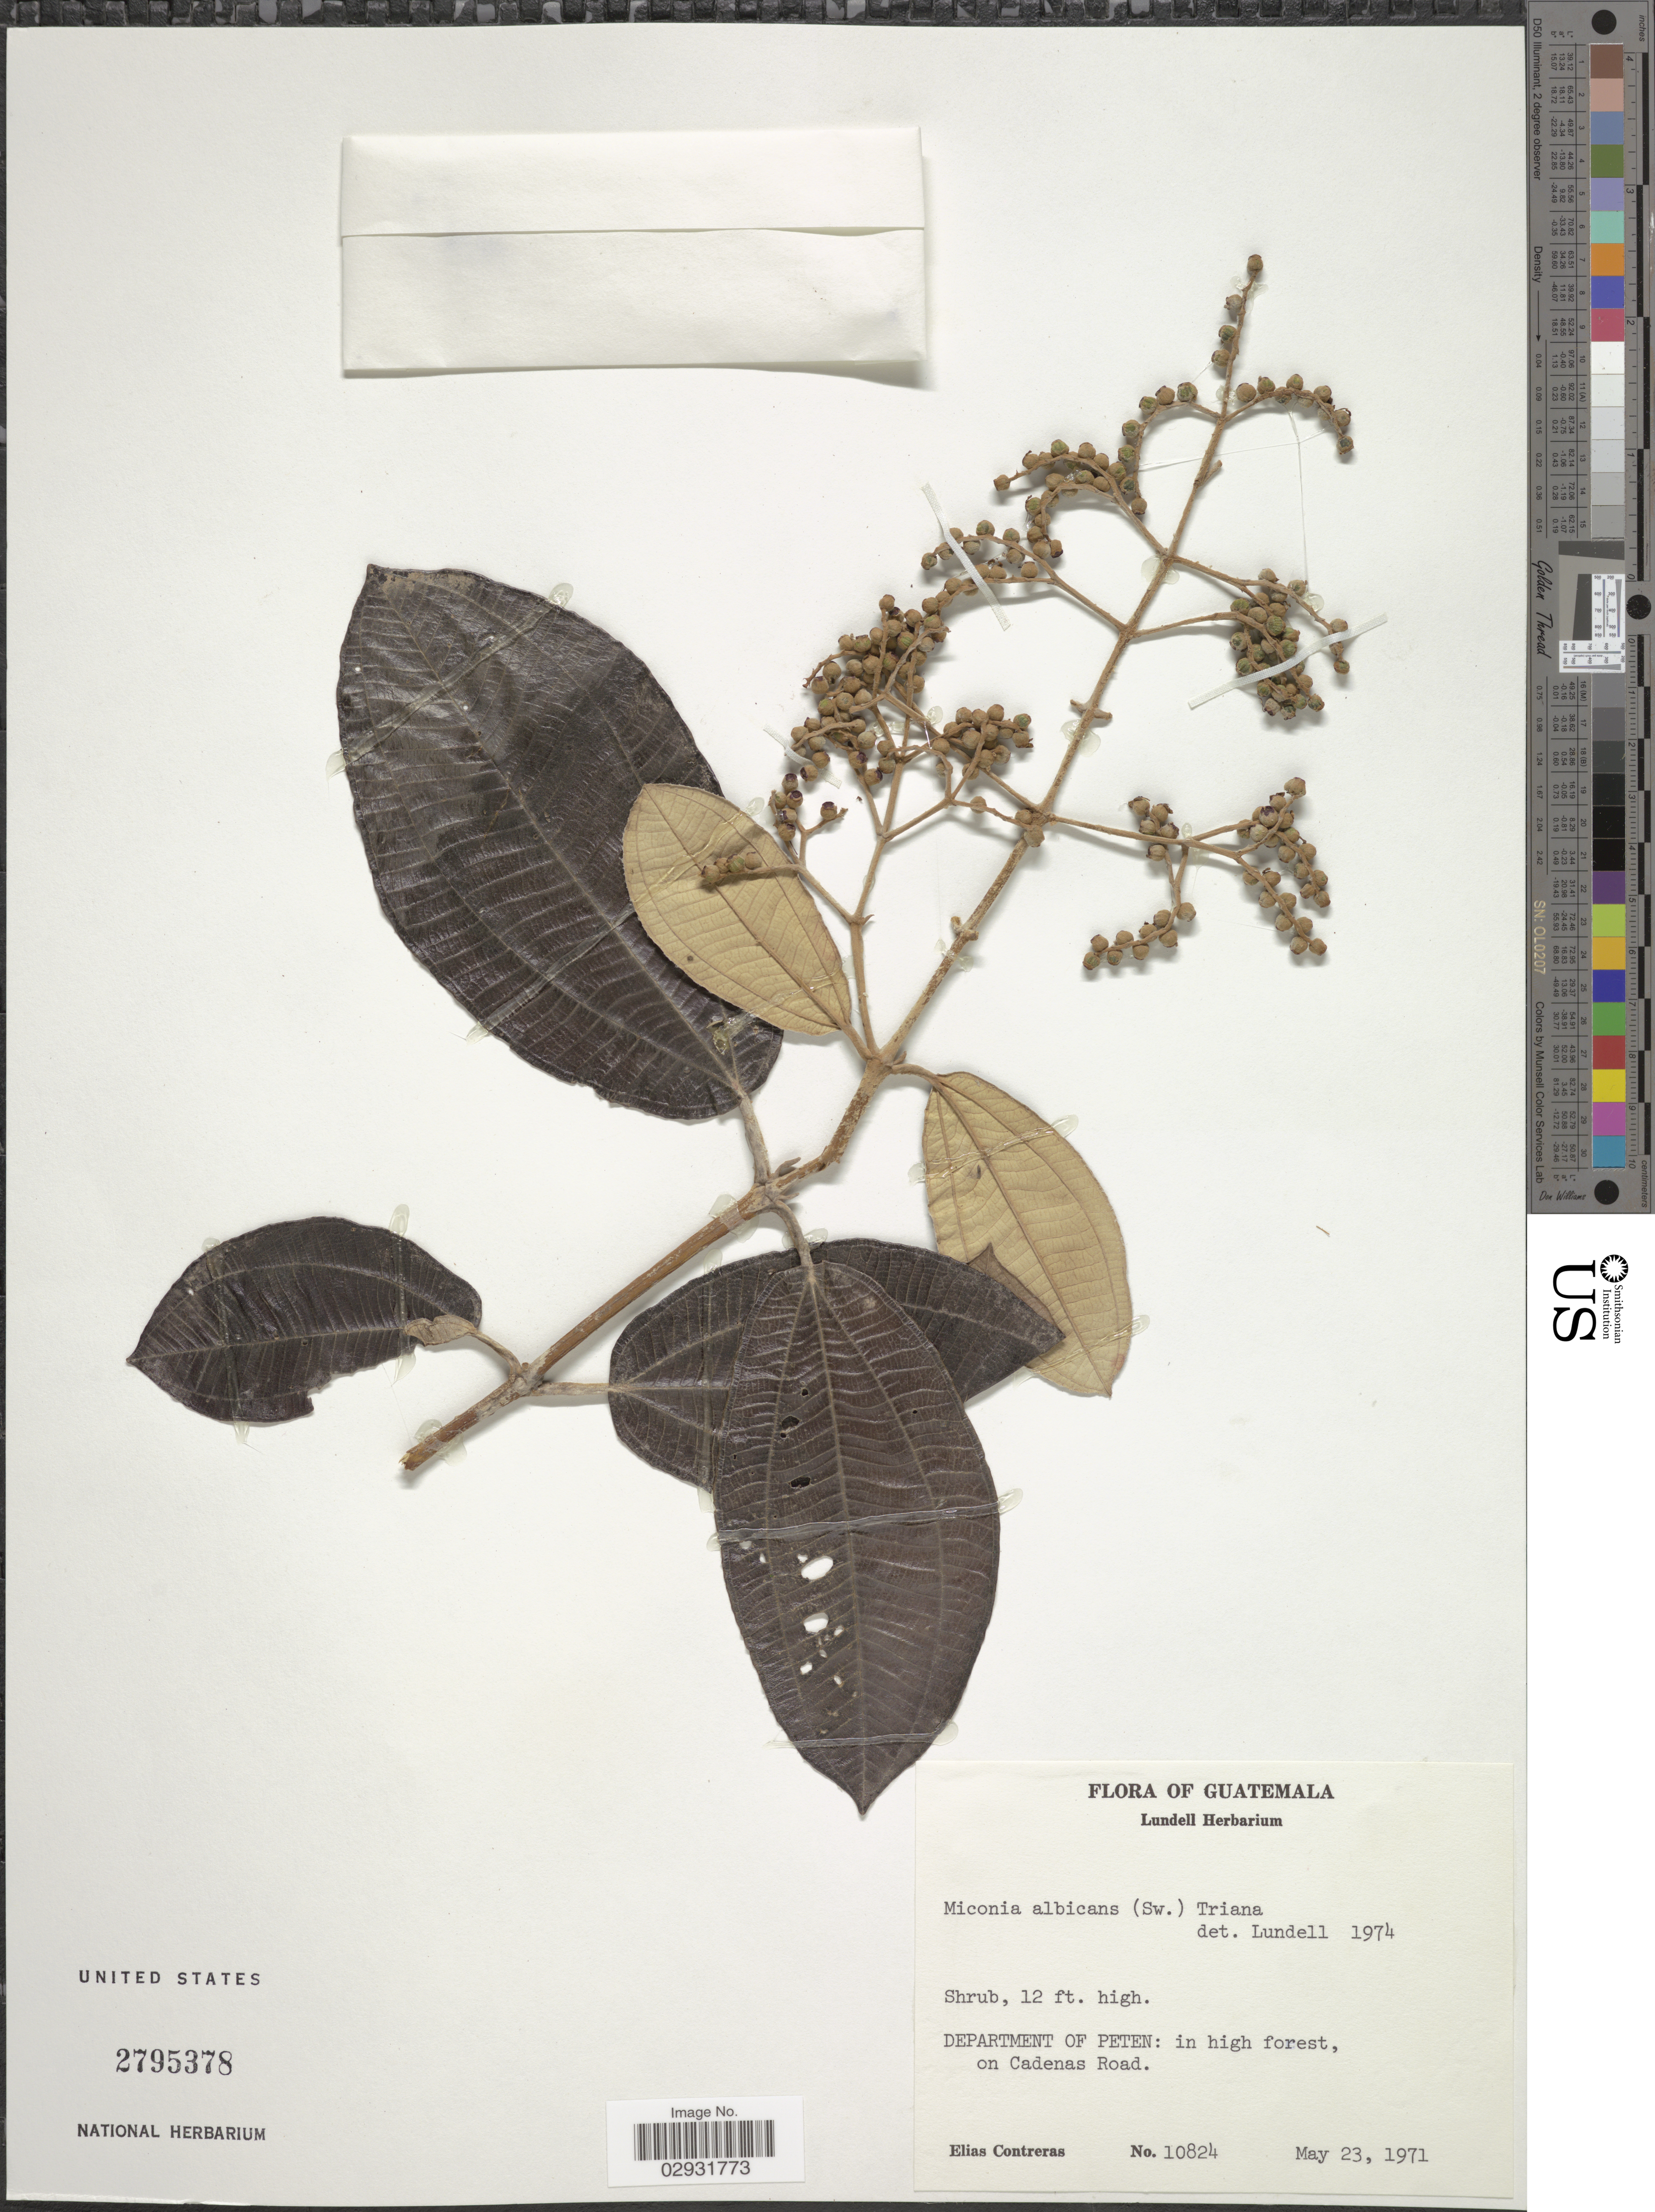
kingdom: Plantae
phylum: Tracheophyta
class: Magnoliopsida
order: Myrtales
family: Melastomataceae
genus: Miconia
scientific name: Miconia albicans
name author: (Sw.) Steud.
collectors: E. Contreras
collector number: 10824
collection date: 1971-05-23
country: Guatemala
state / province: El Petén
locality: Department of Peten: in high forest, on Cadenas Road.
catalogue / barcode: US 2795378